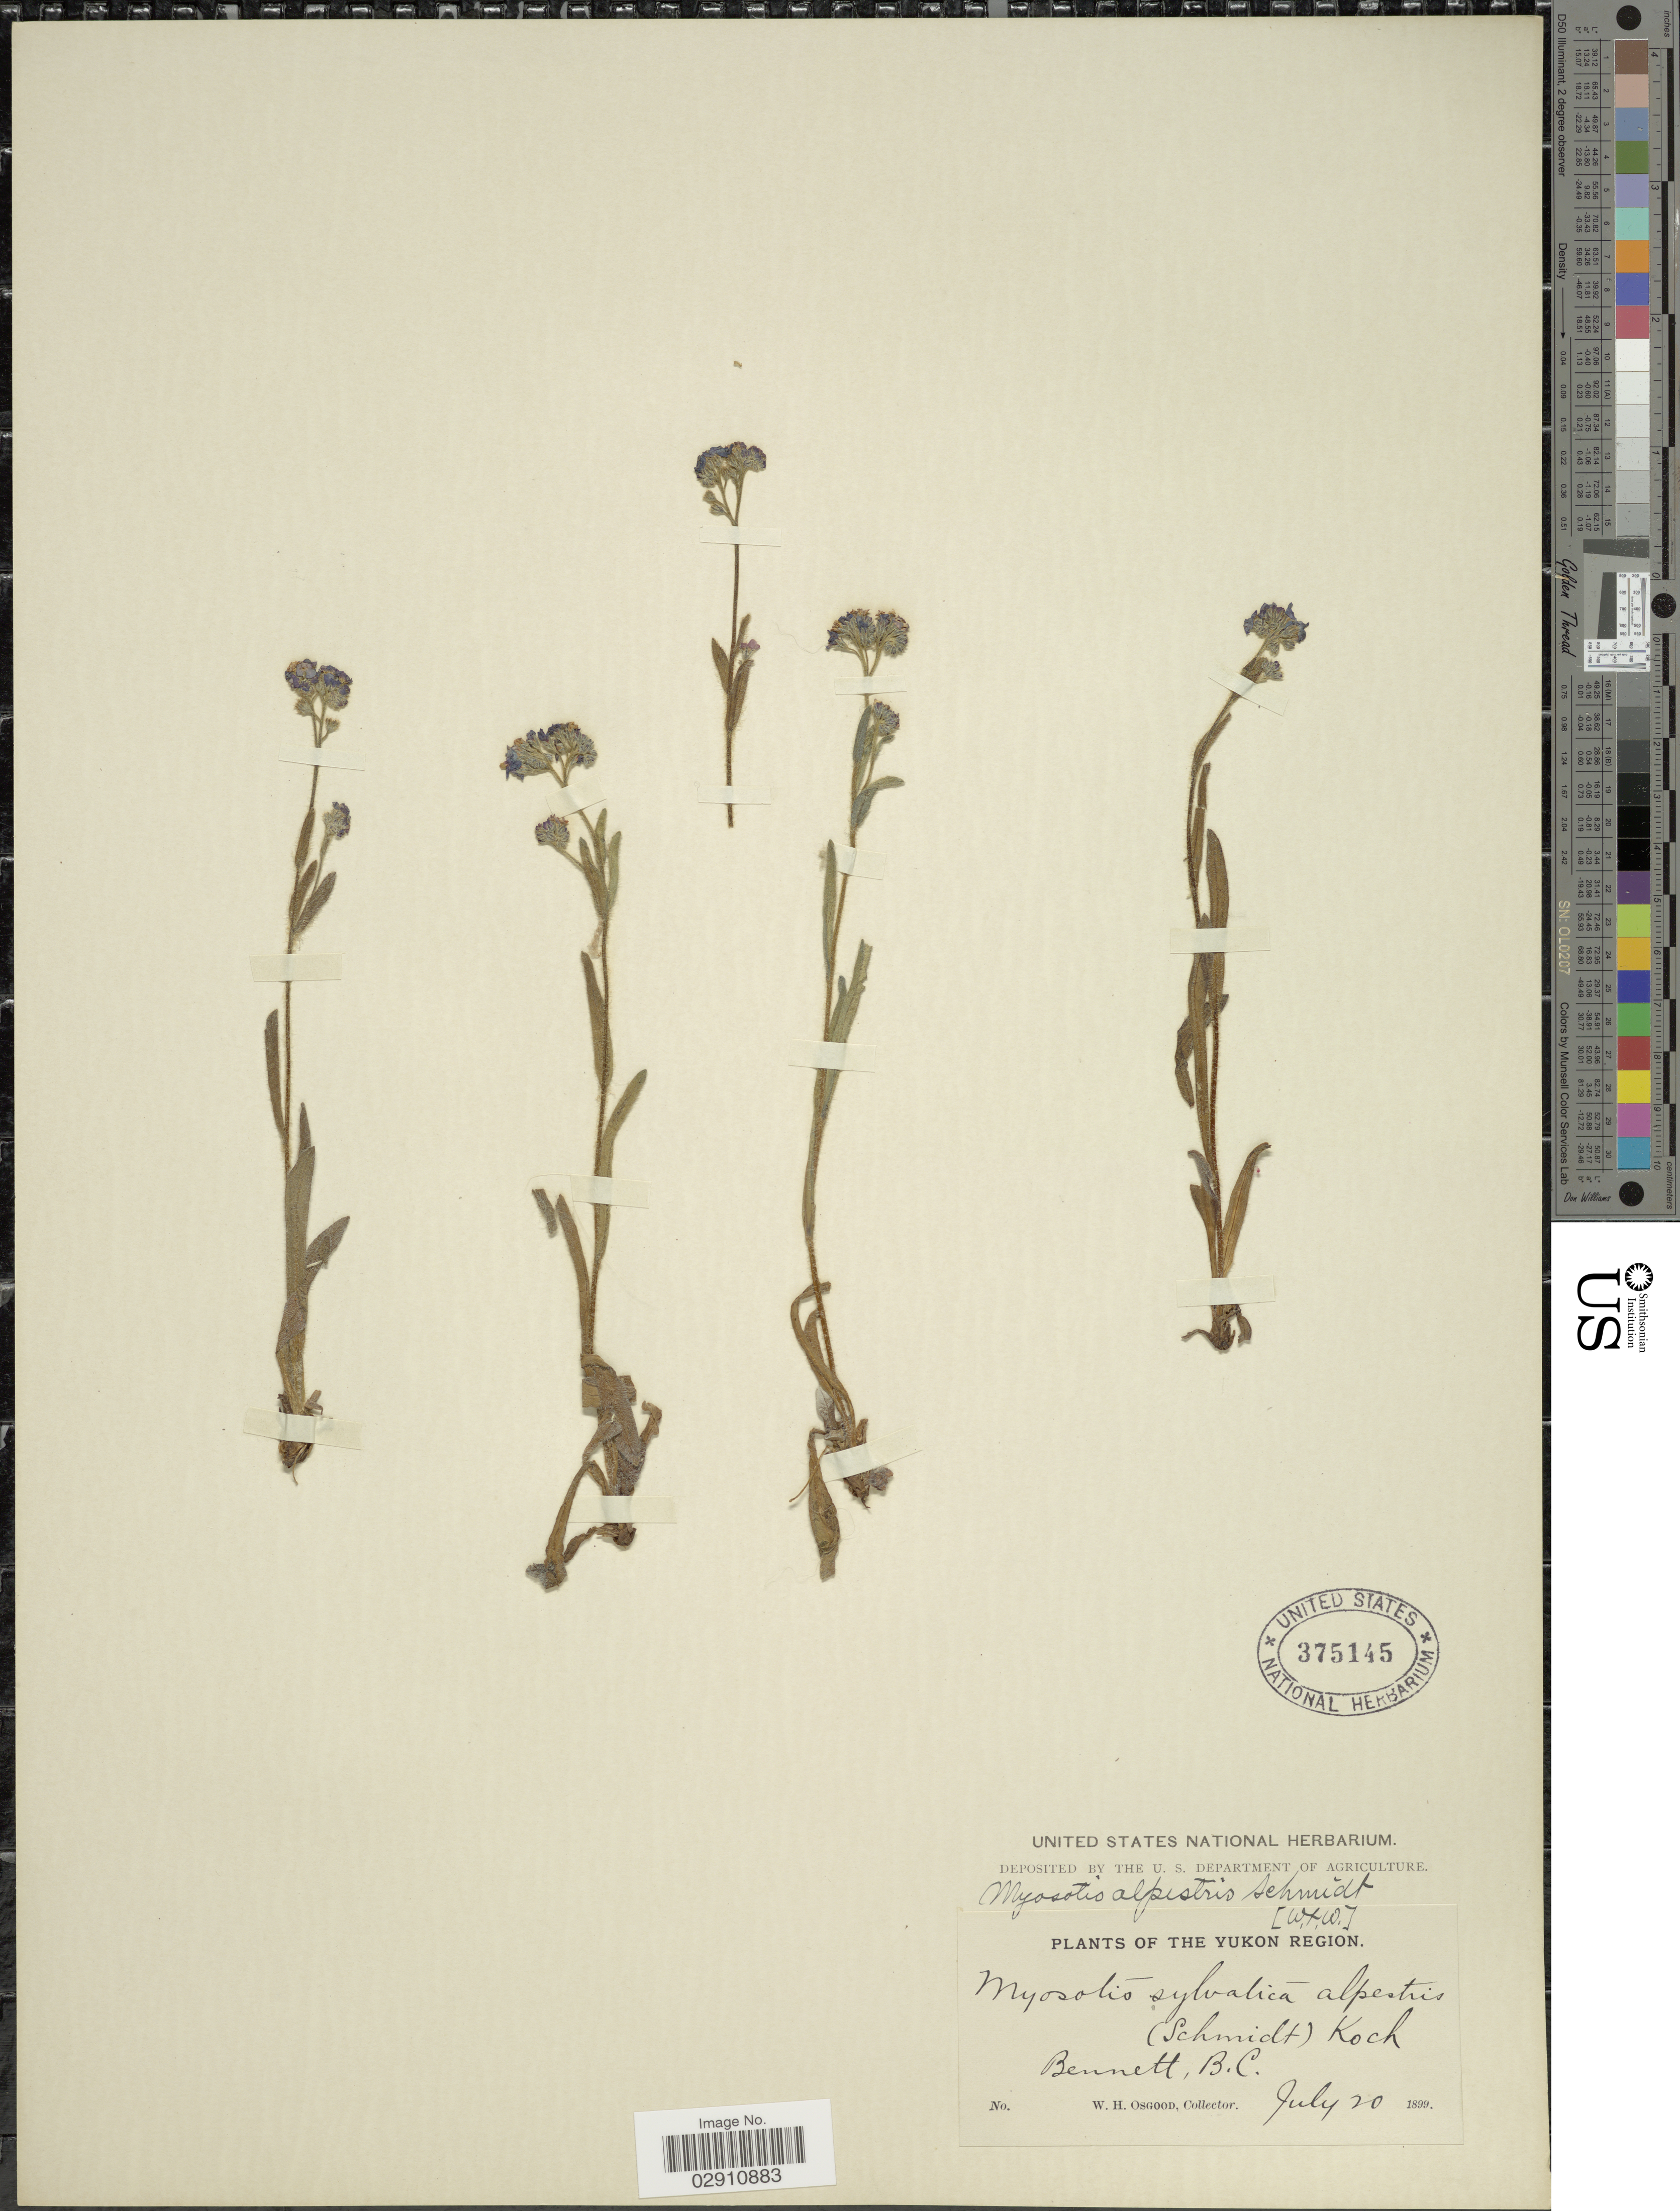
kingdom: Plantae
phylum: Tracheophyta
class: Magnoliopsida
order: Boraginales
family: Boraginaceae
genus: Myosotis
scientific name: Myosotis alpestris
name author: F.W. Schmidt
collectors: W. Osgood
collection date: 1899-07-20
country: Canada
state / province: British Columbia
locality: The Yukon Region. Bennett, B.C.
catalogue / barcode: US 375145